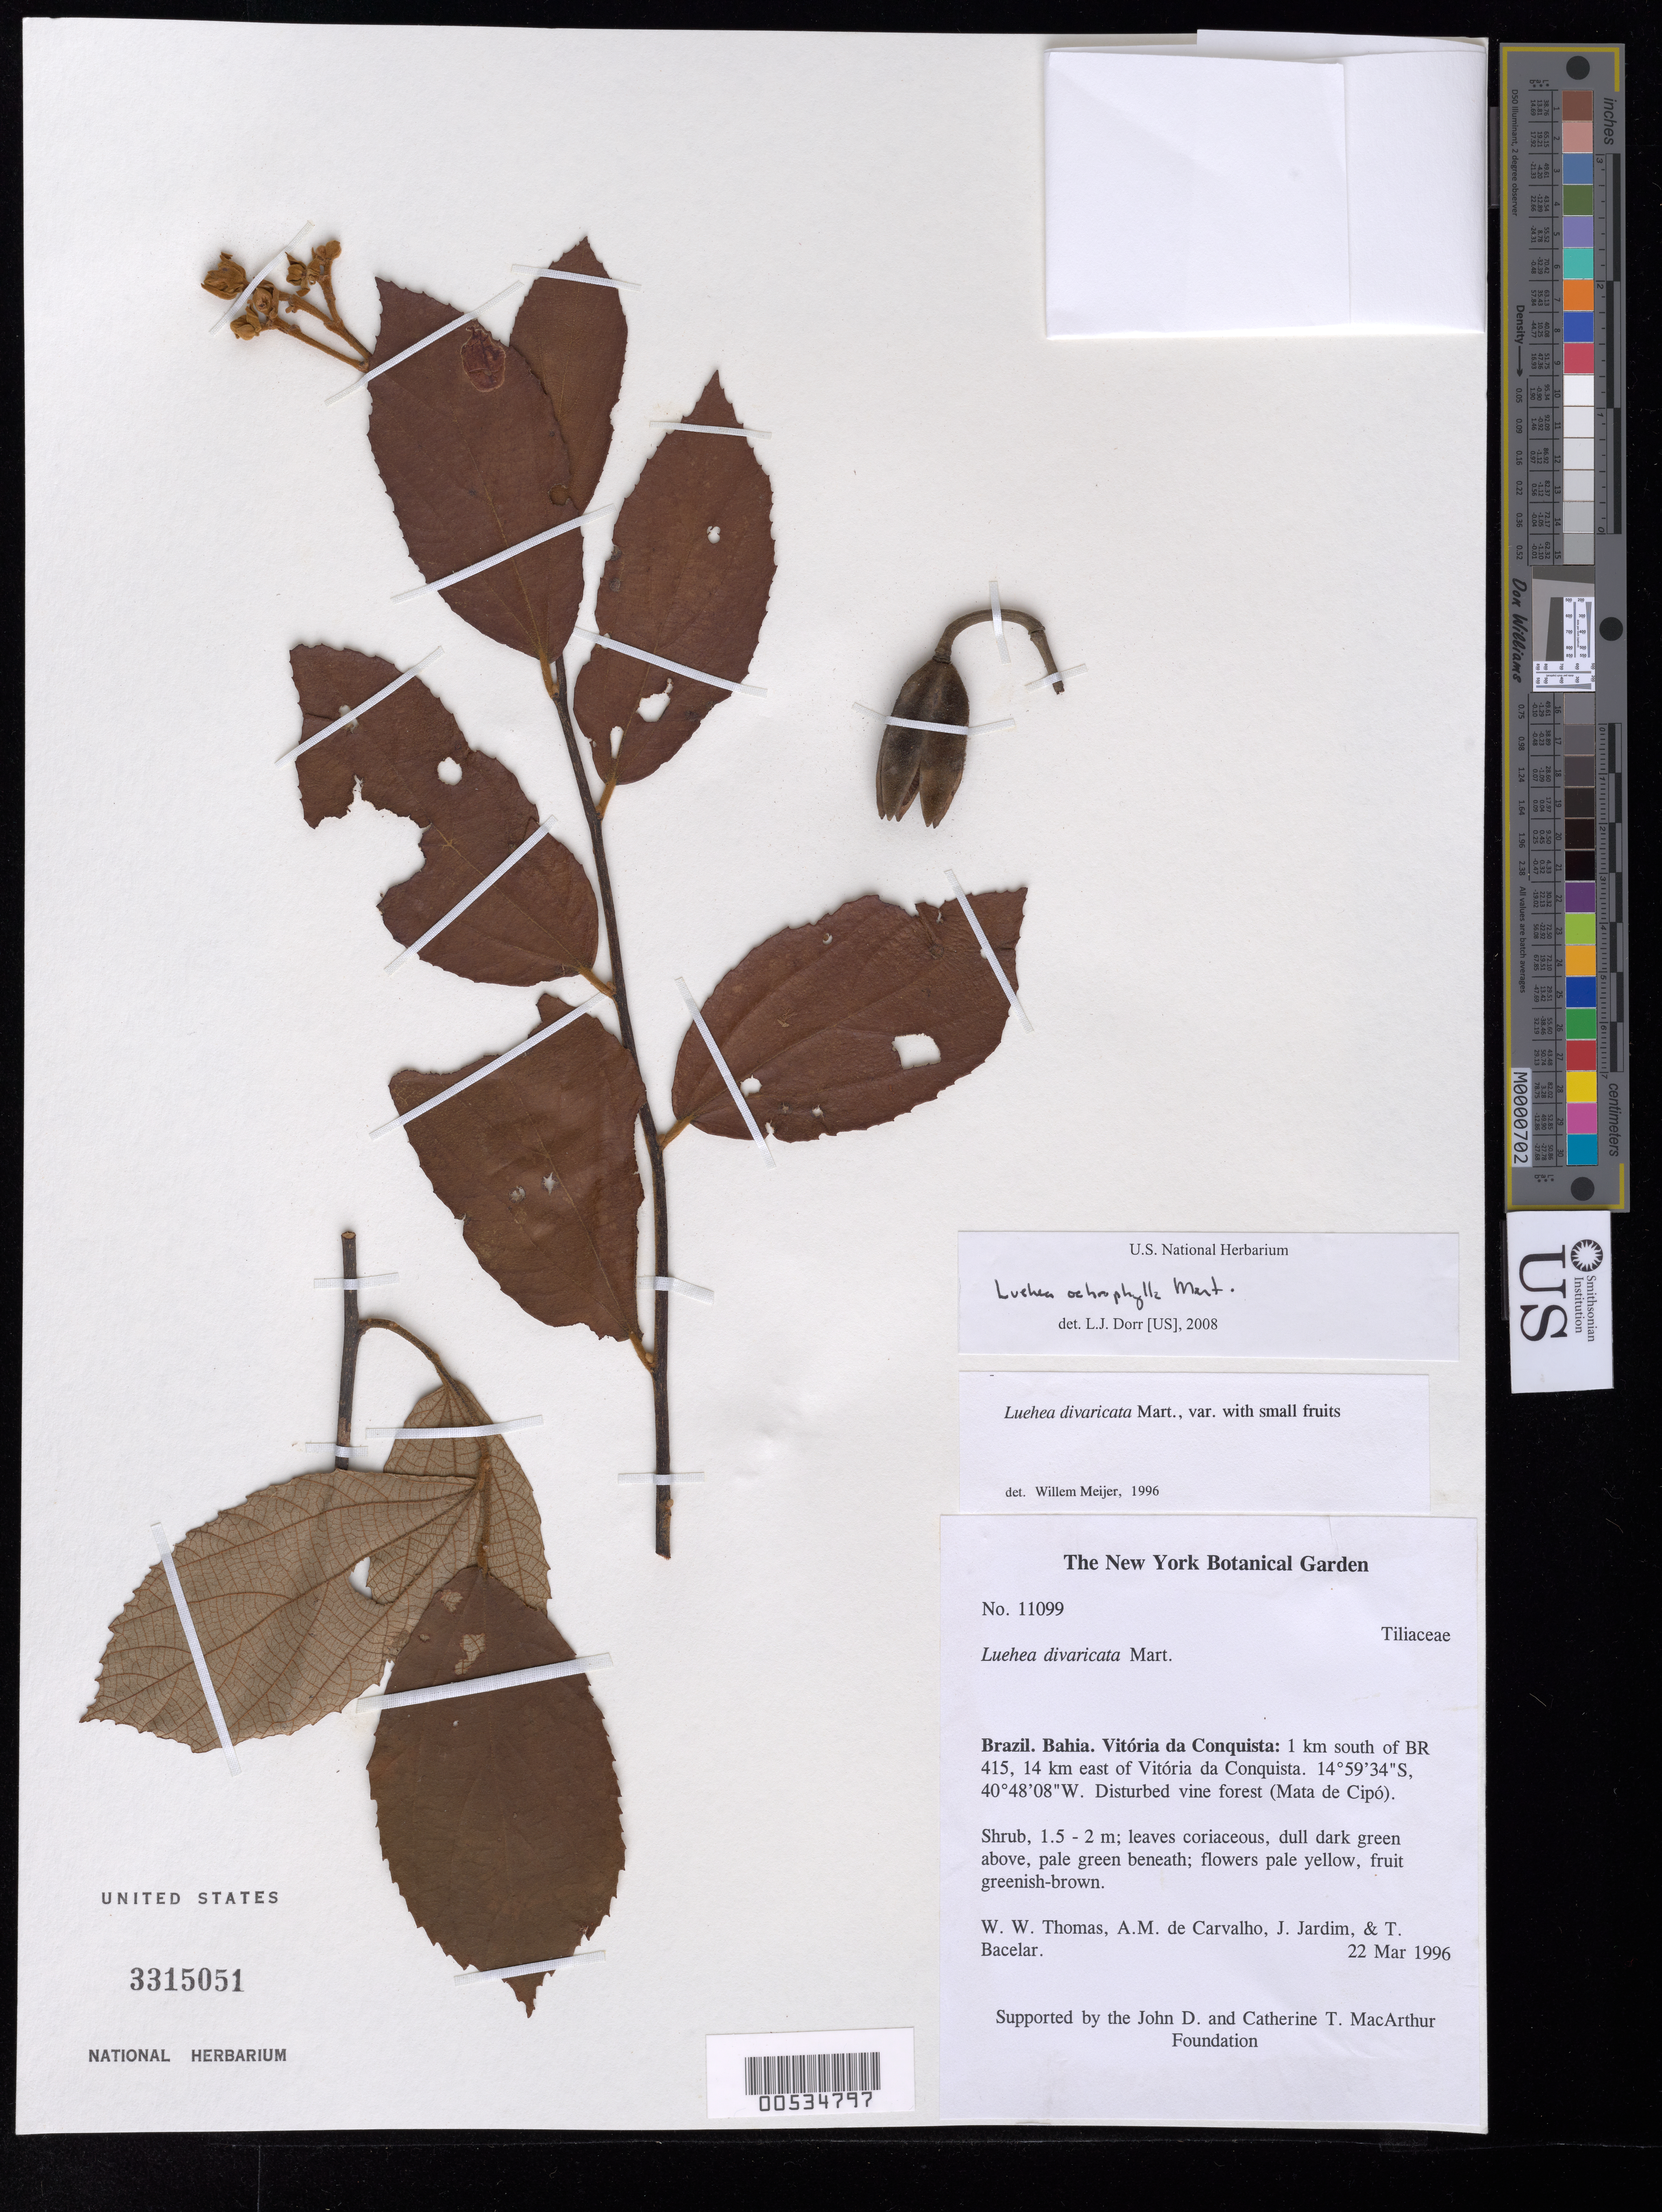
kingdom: Plantae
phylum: Tracheophyta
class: Magnoliopsida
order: Malvales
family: Malvaceae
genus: Luehea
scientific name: Luehea ochrophylla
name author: Mart.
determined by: Dorr, L. J., (BOT), Smithsonian Institution - National Museum of Natural History (UNITED STATES)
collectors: W. W. Thomas, A. M. Carvalho, J. Jardim & T. Becelar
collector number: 11099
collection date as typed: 22 Mar 1996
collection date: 1996-03-22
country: Brazil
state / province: Bahia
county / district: Vitória da Conquista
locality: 1 km S of BR 415, 14 km E of Vitória da Conquista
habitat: Disturbed vine forest (Mata de Cipó)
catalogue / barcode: US 3315051